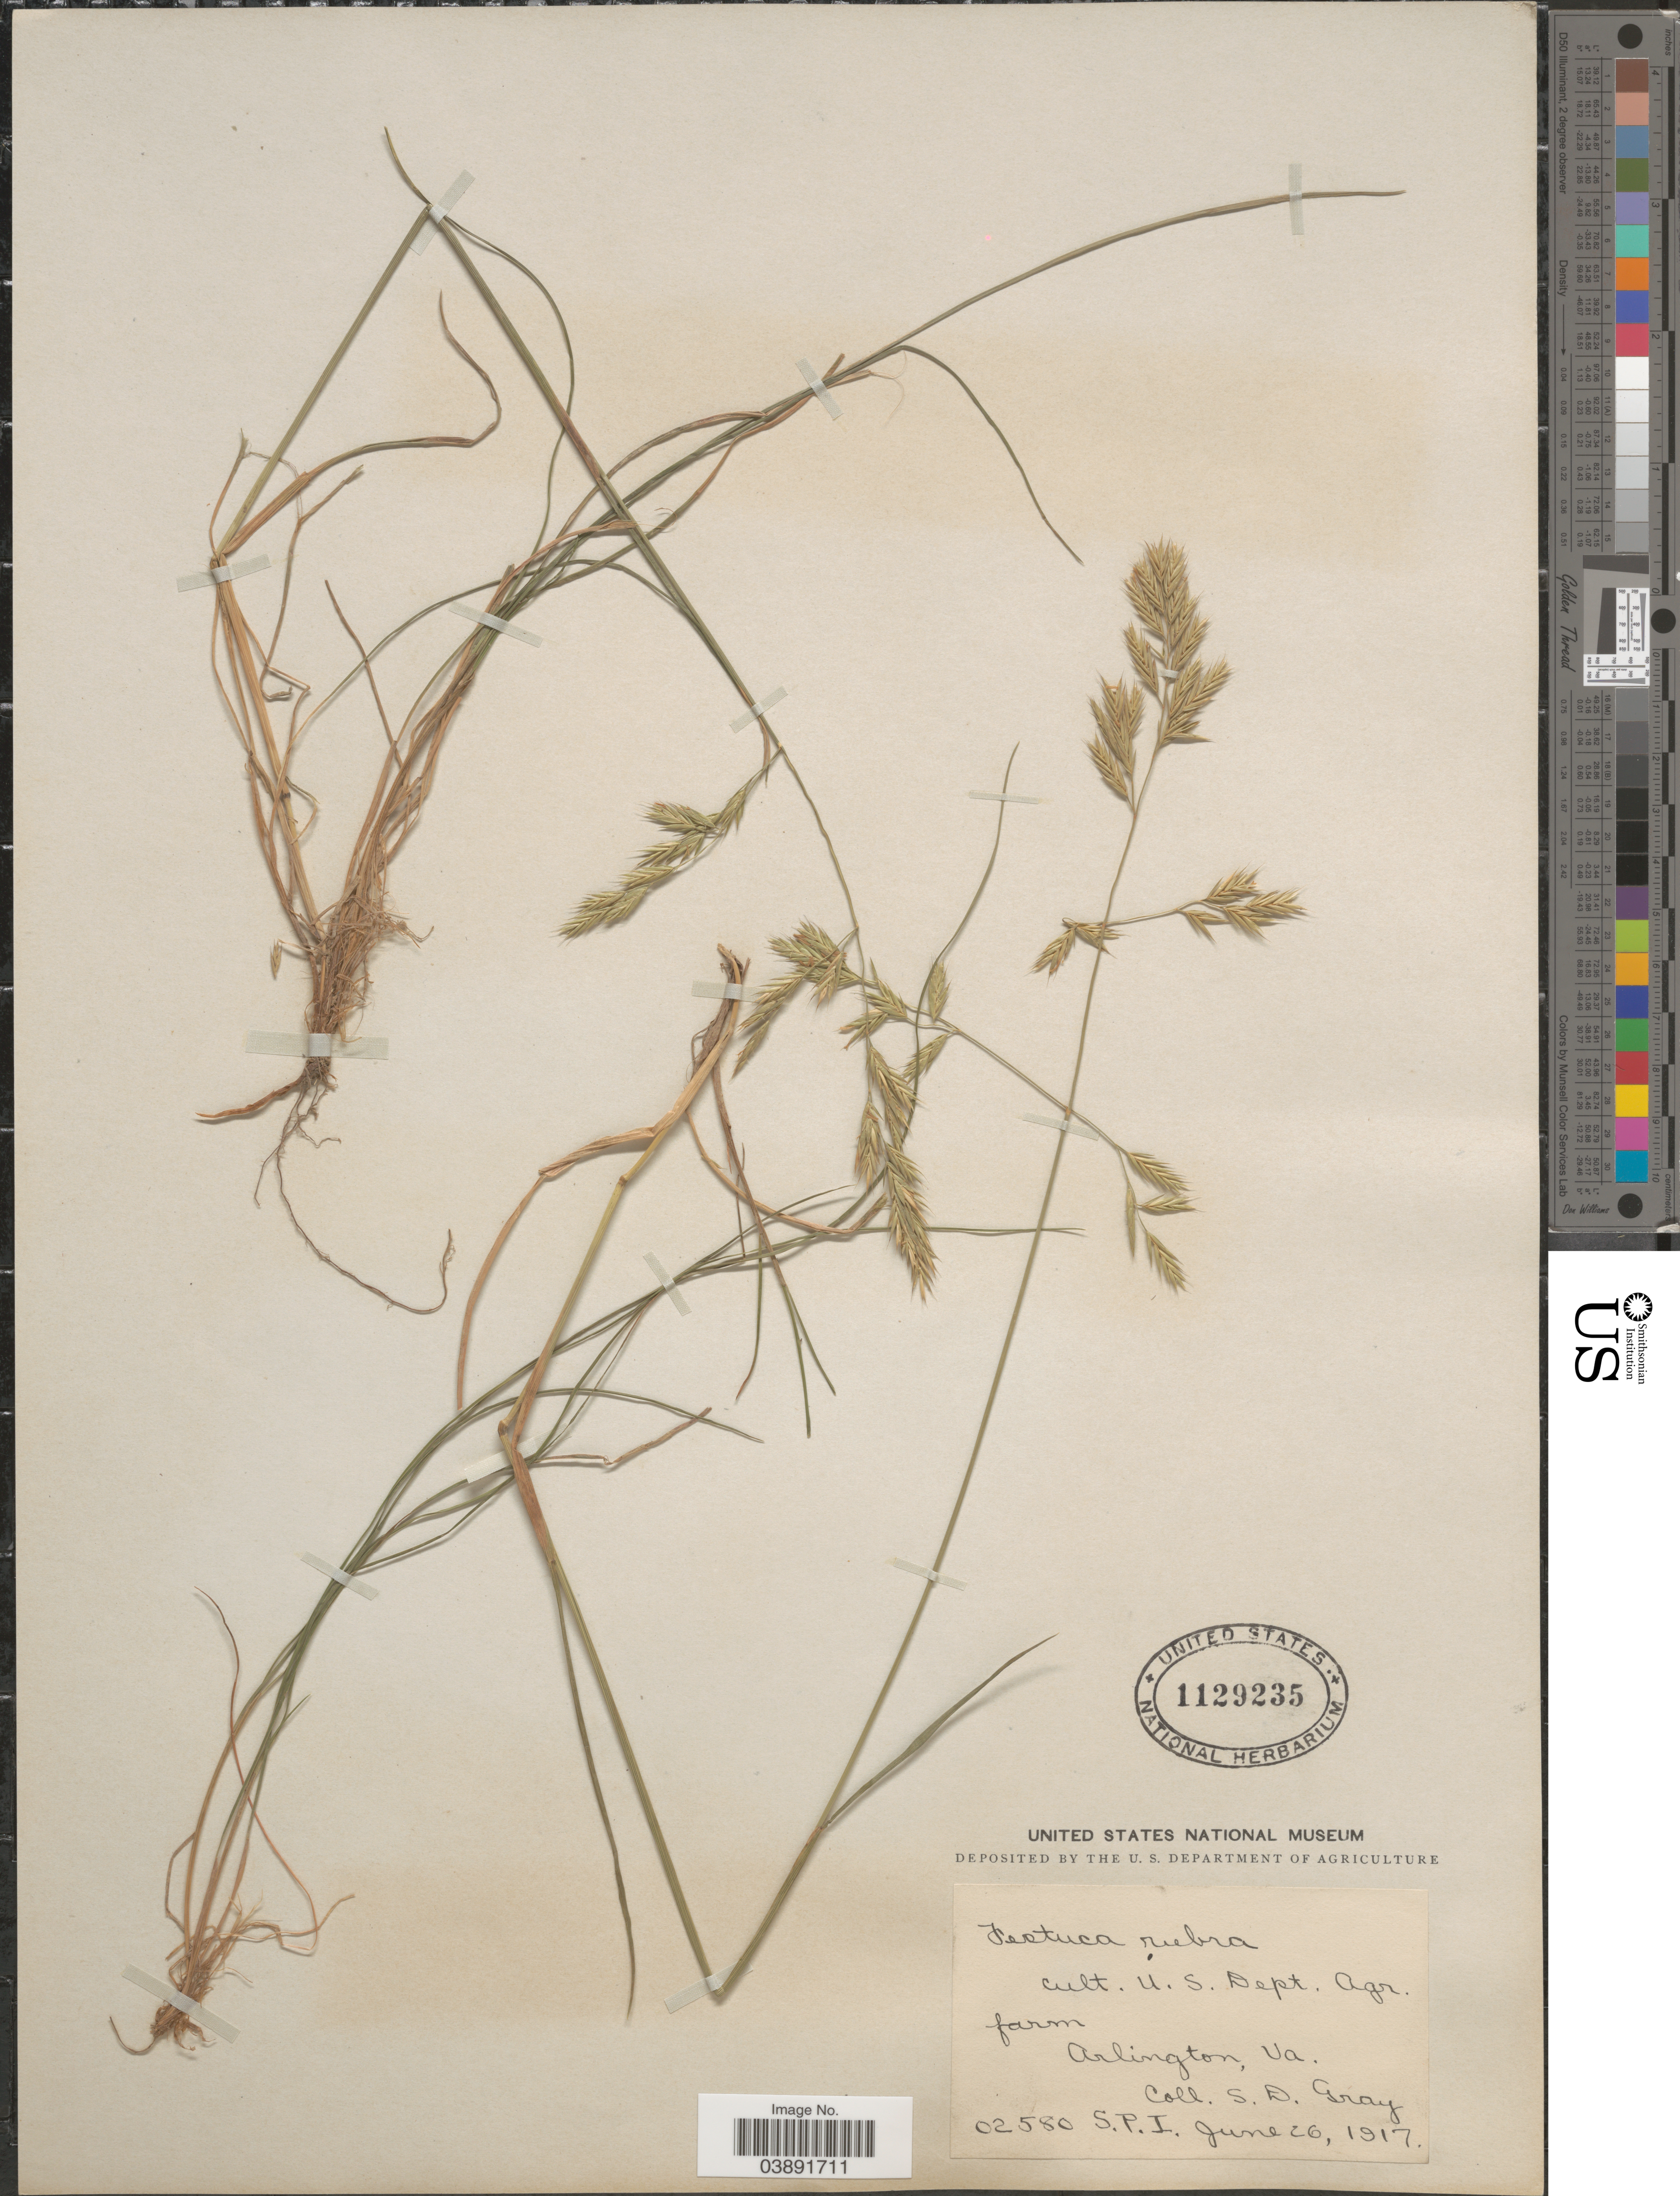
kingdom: Plantae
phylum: Tracheophyta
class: Liliopsida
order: Poales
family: Poaceae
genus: Festuca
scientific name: Festuca rubra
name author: L.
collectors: S. D. Gray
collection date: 1917-06-26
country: United States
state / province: Virginia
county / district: Arlington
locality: U.S. Dept. Agr. farm. Arlington.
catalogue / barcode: US 1129235